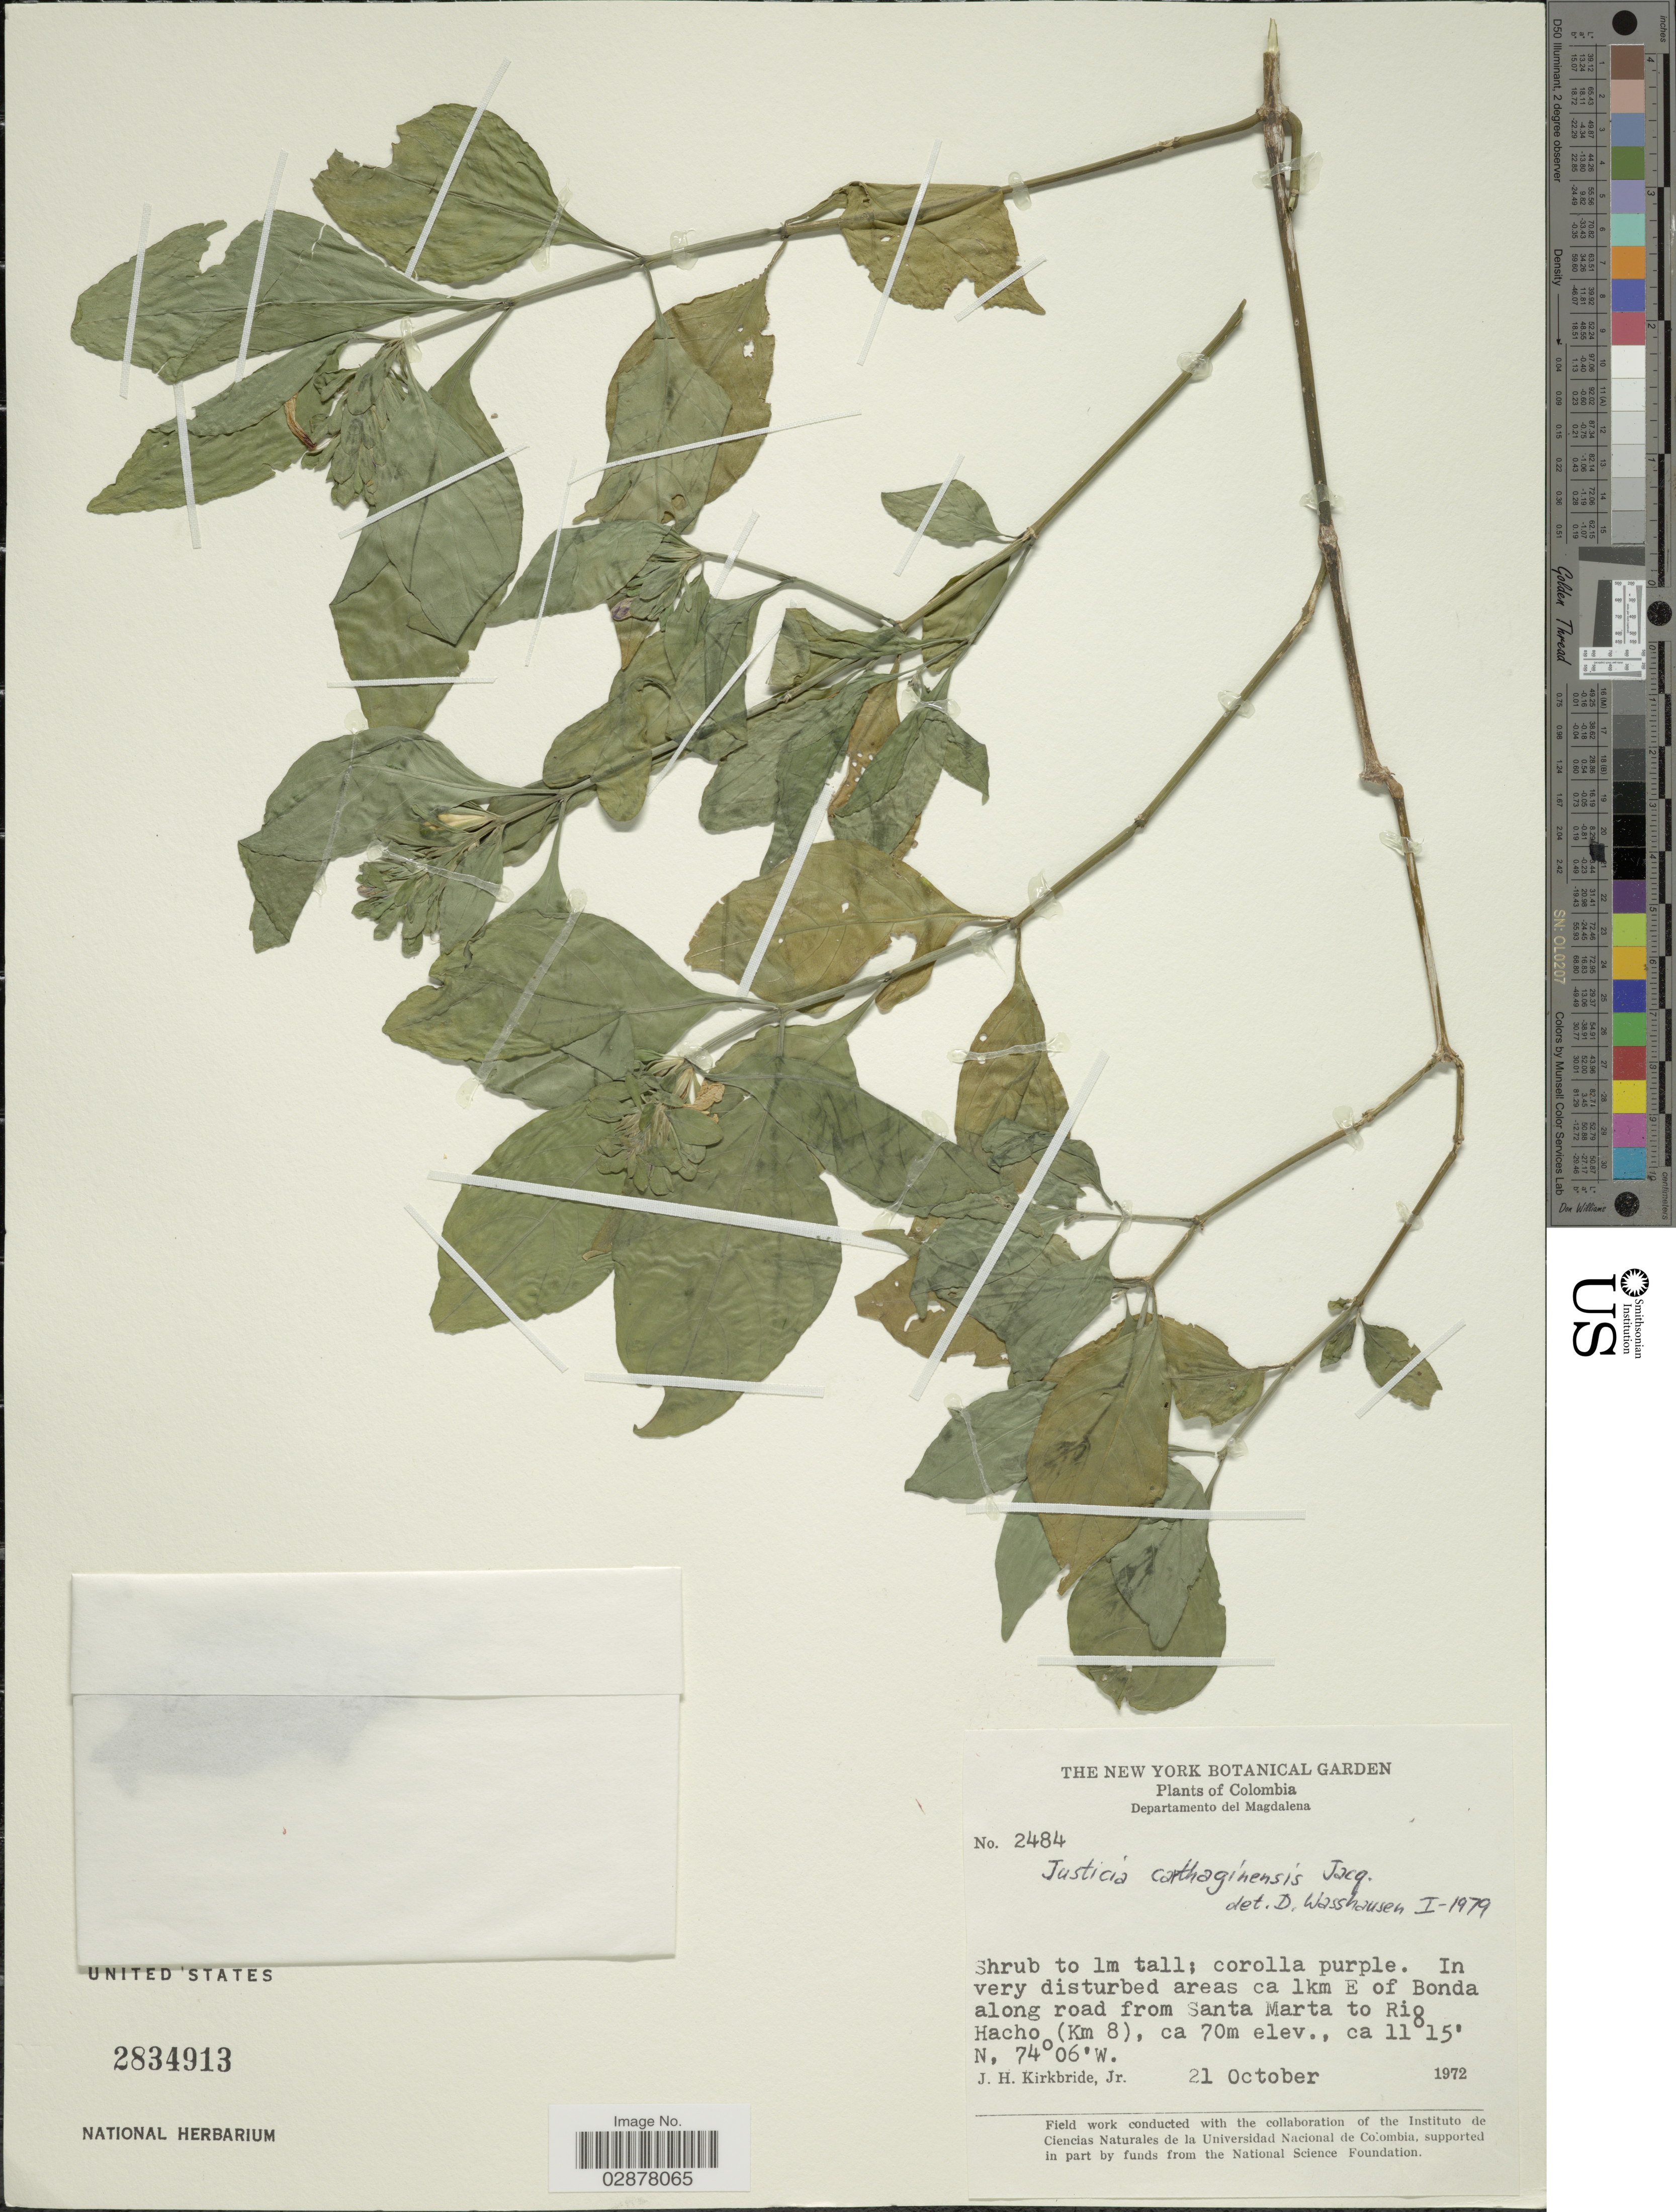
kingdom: Plantae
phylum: Tracheophyta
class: Magnoliopsida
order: Lamiales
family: Acanthaceae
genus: Justicia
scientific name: Justicia carthaginensis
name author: Jacq.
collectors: J. H. Kirkbride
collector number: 2484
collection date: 1972-10-21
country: Colombia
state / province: Magdalena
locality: Departamento de Magdalena, In very disturbed areas ca 1km E of Bonda along road from Santa Marta to Rio Hacho (Km 8).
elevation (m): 70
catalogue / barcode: US 2834913